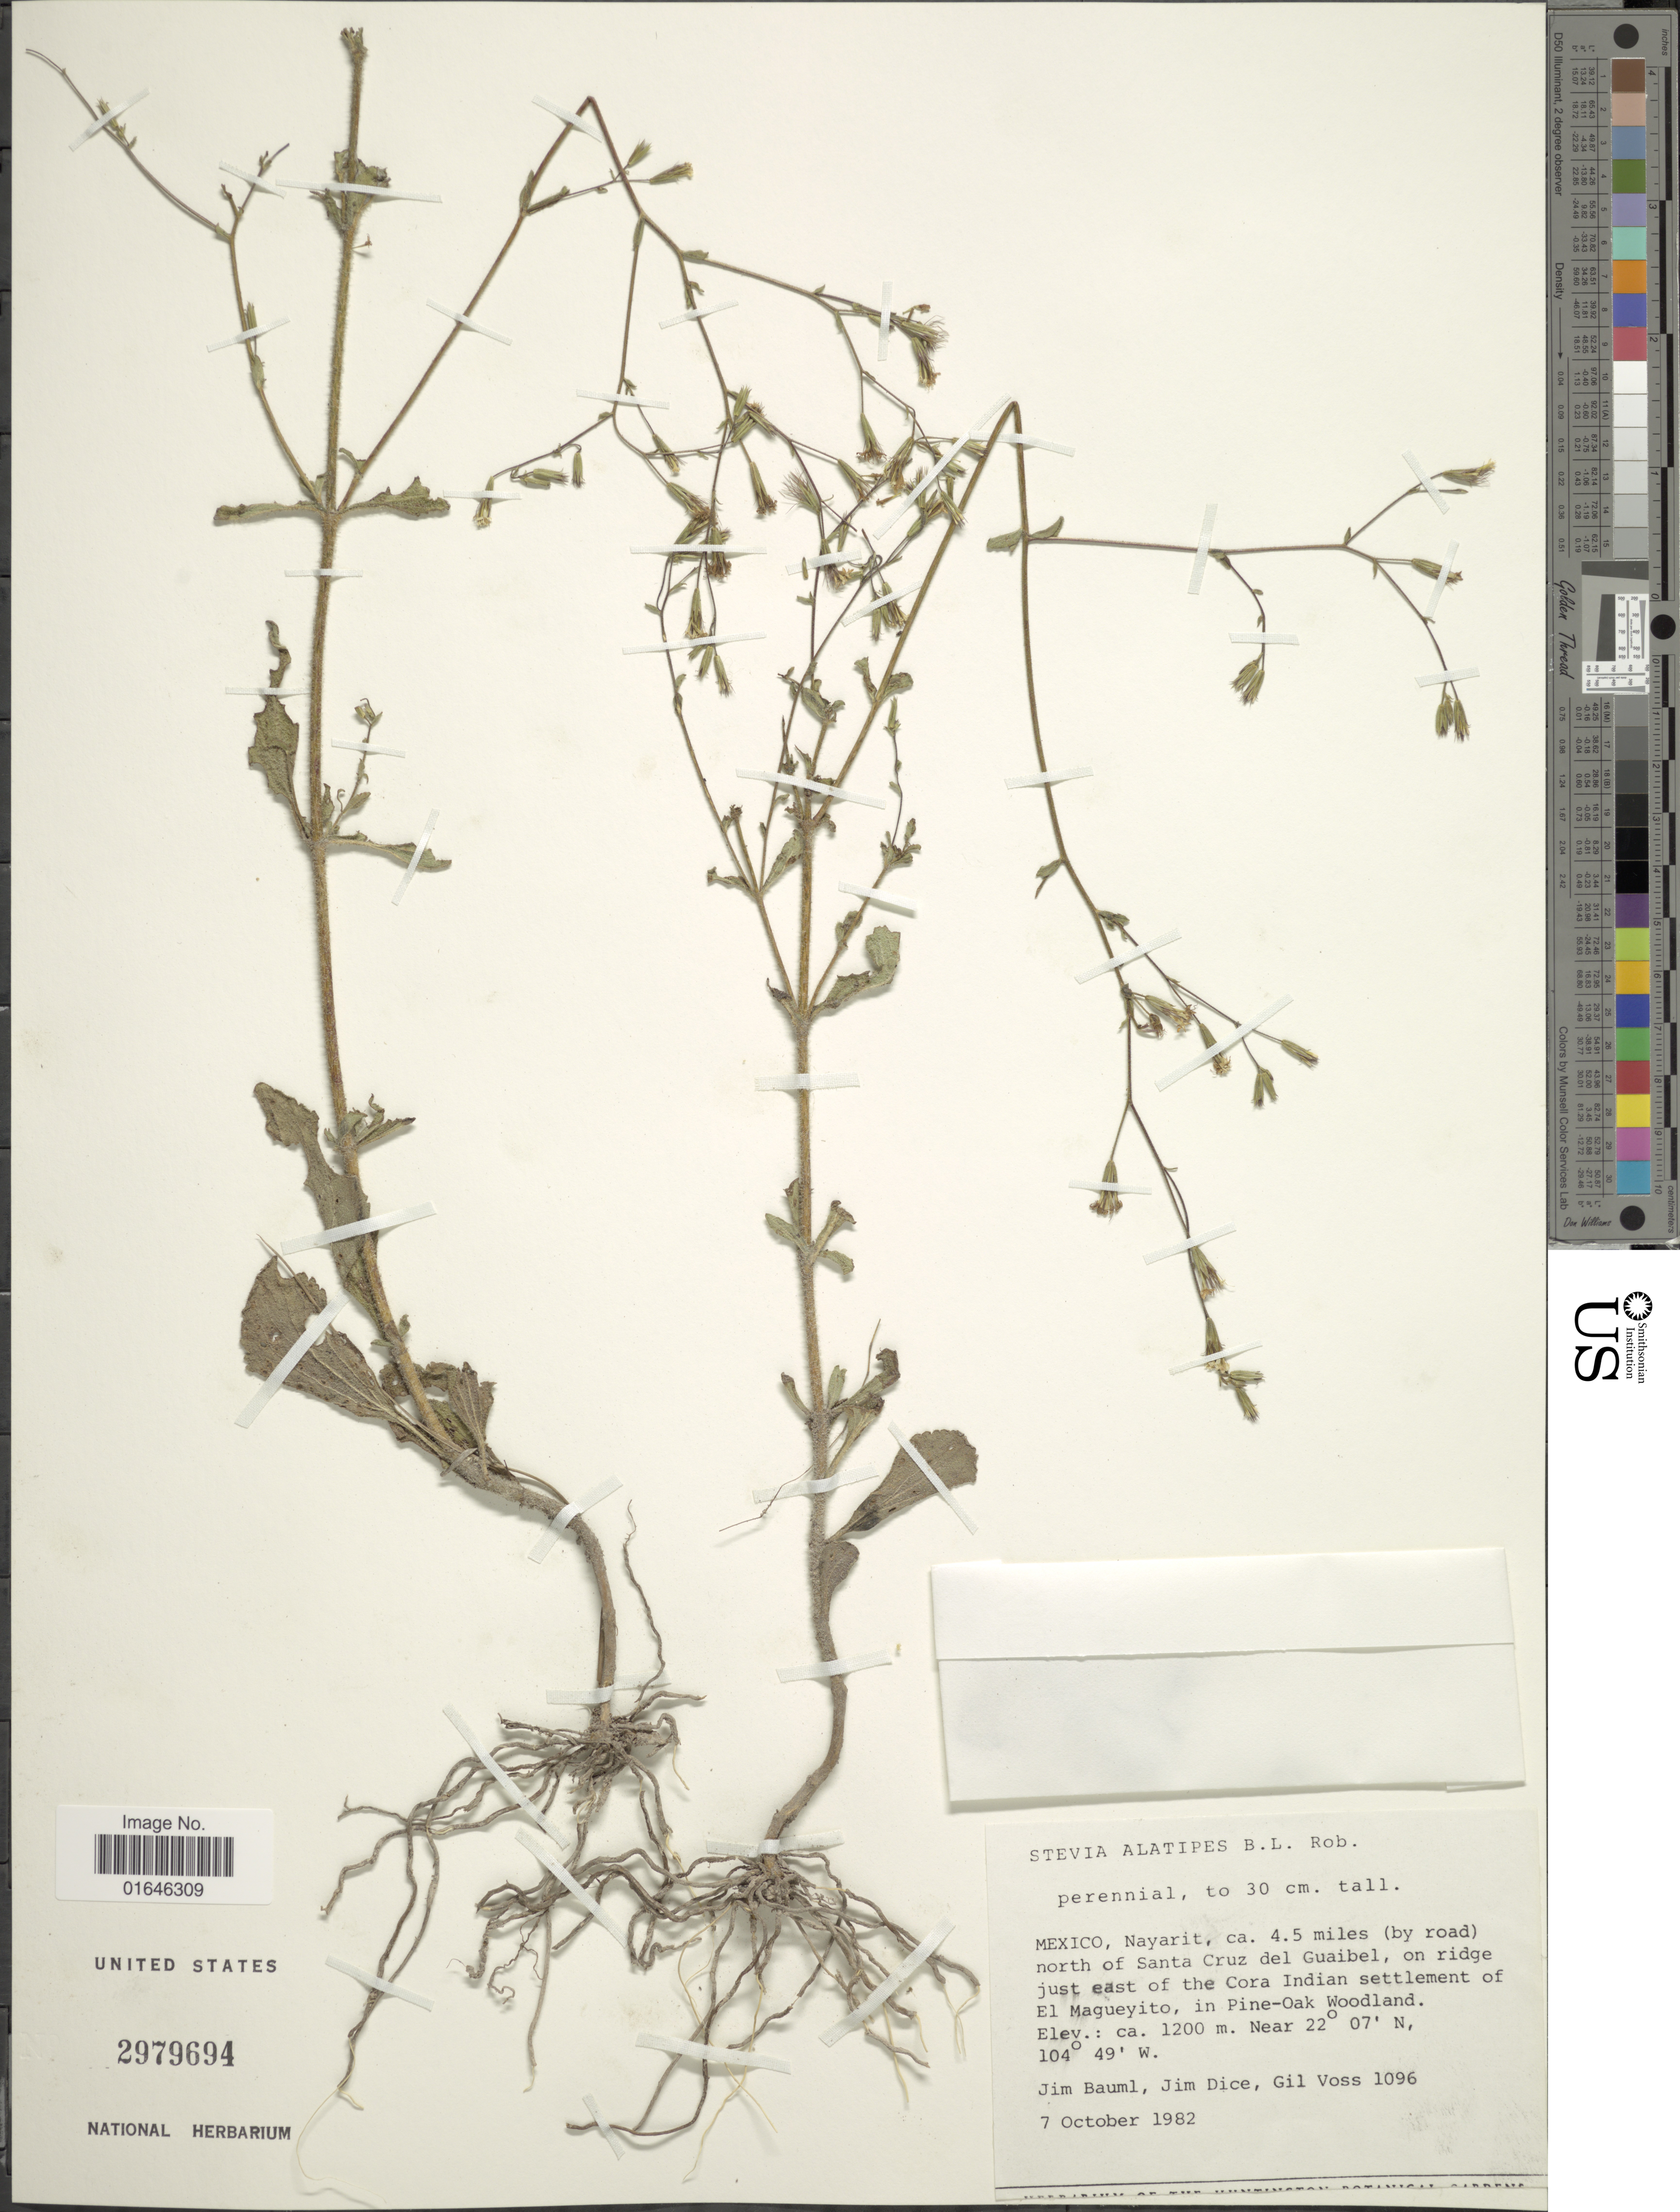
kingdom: Plantae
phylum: Tracheophyta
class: Magnoliopsida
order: Asterales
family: Asteraceae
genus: Stevia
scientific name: Stevia alatipes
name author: B.L. Rob.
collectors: J. Bauml, J. Dice & G. Voss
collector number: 1096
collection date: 1982-10-07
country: Mexico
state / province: Nayarit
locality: Ca. 4.5 miles (by road) north of Santa Cruz del Guaibel, on ridge just east of the Cora Indian settlement of El Magueyito, in Pine-Oak Woodland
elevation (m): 1200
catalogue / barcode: US 2979694